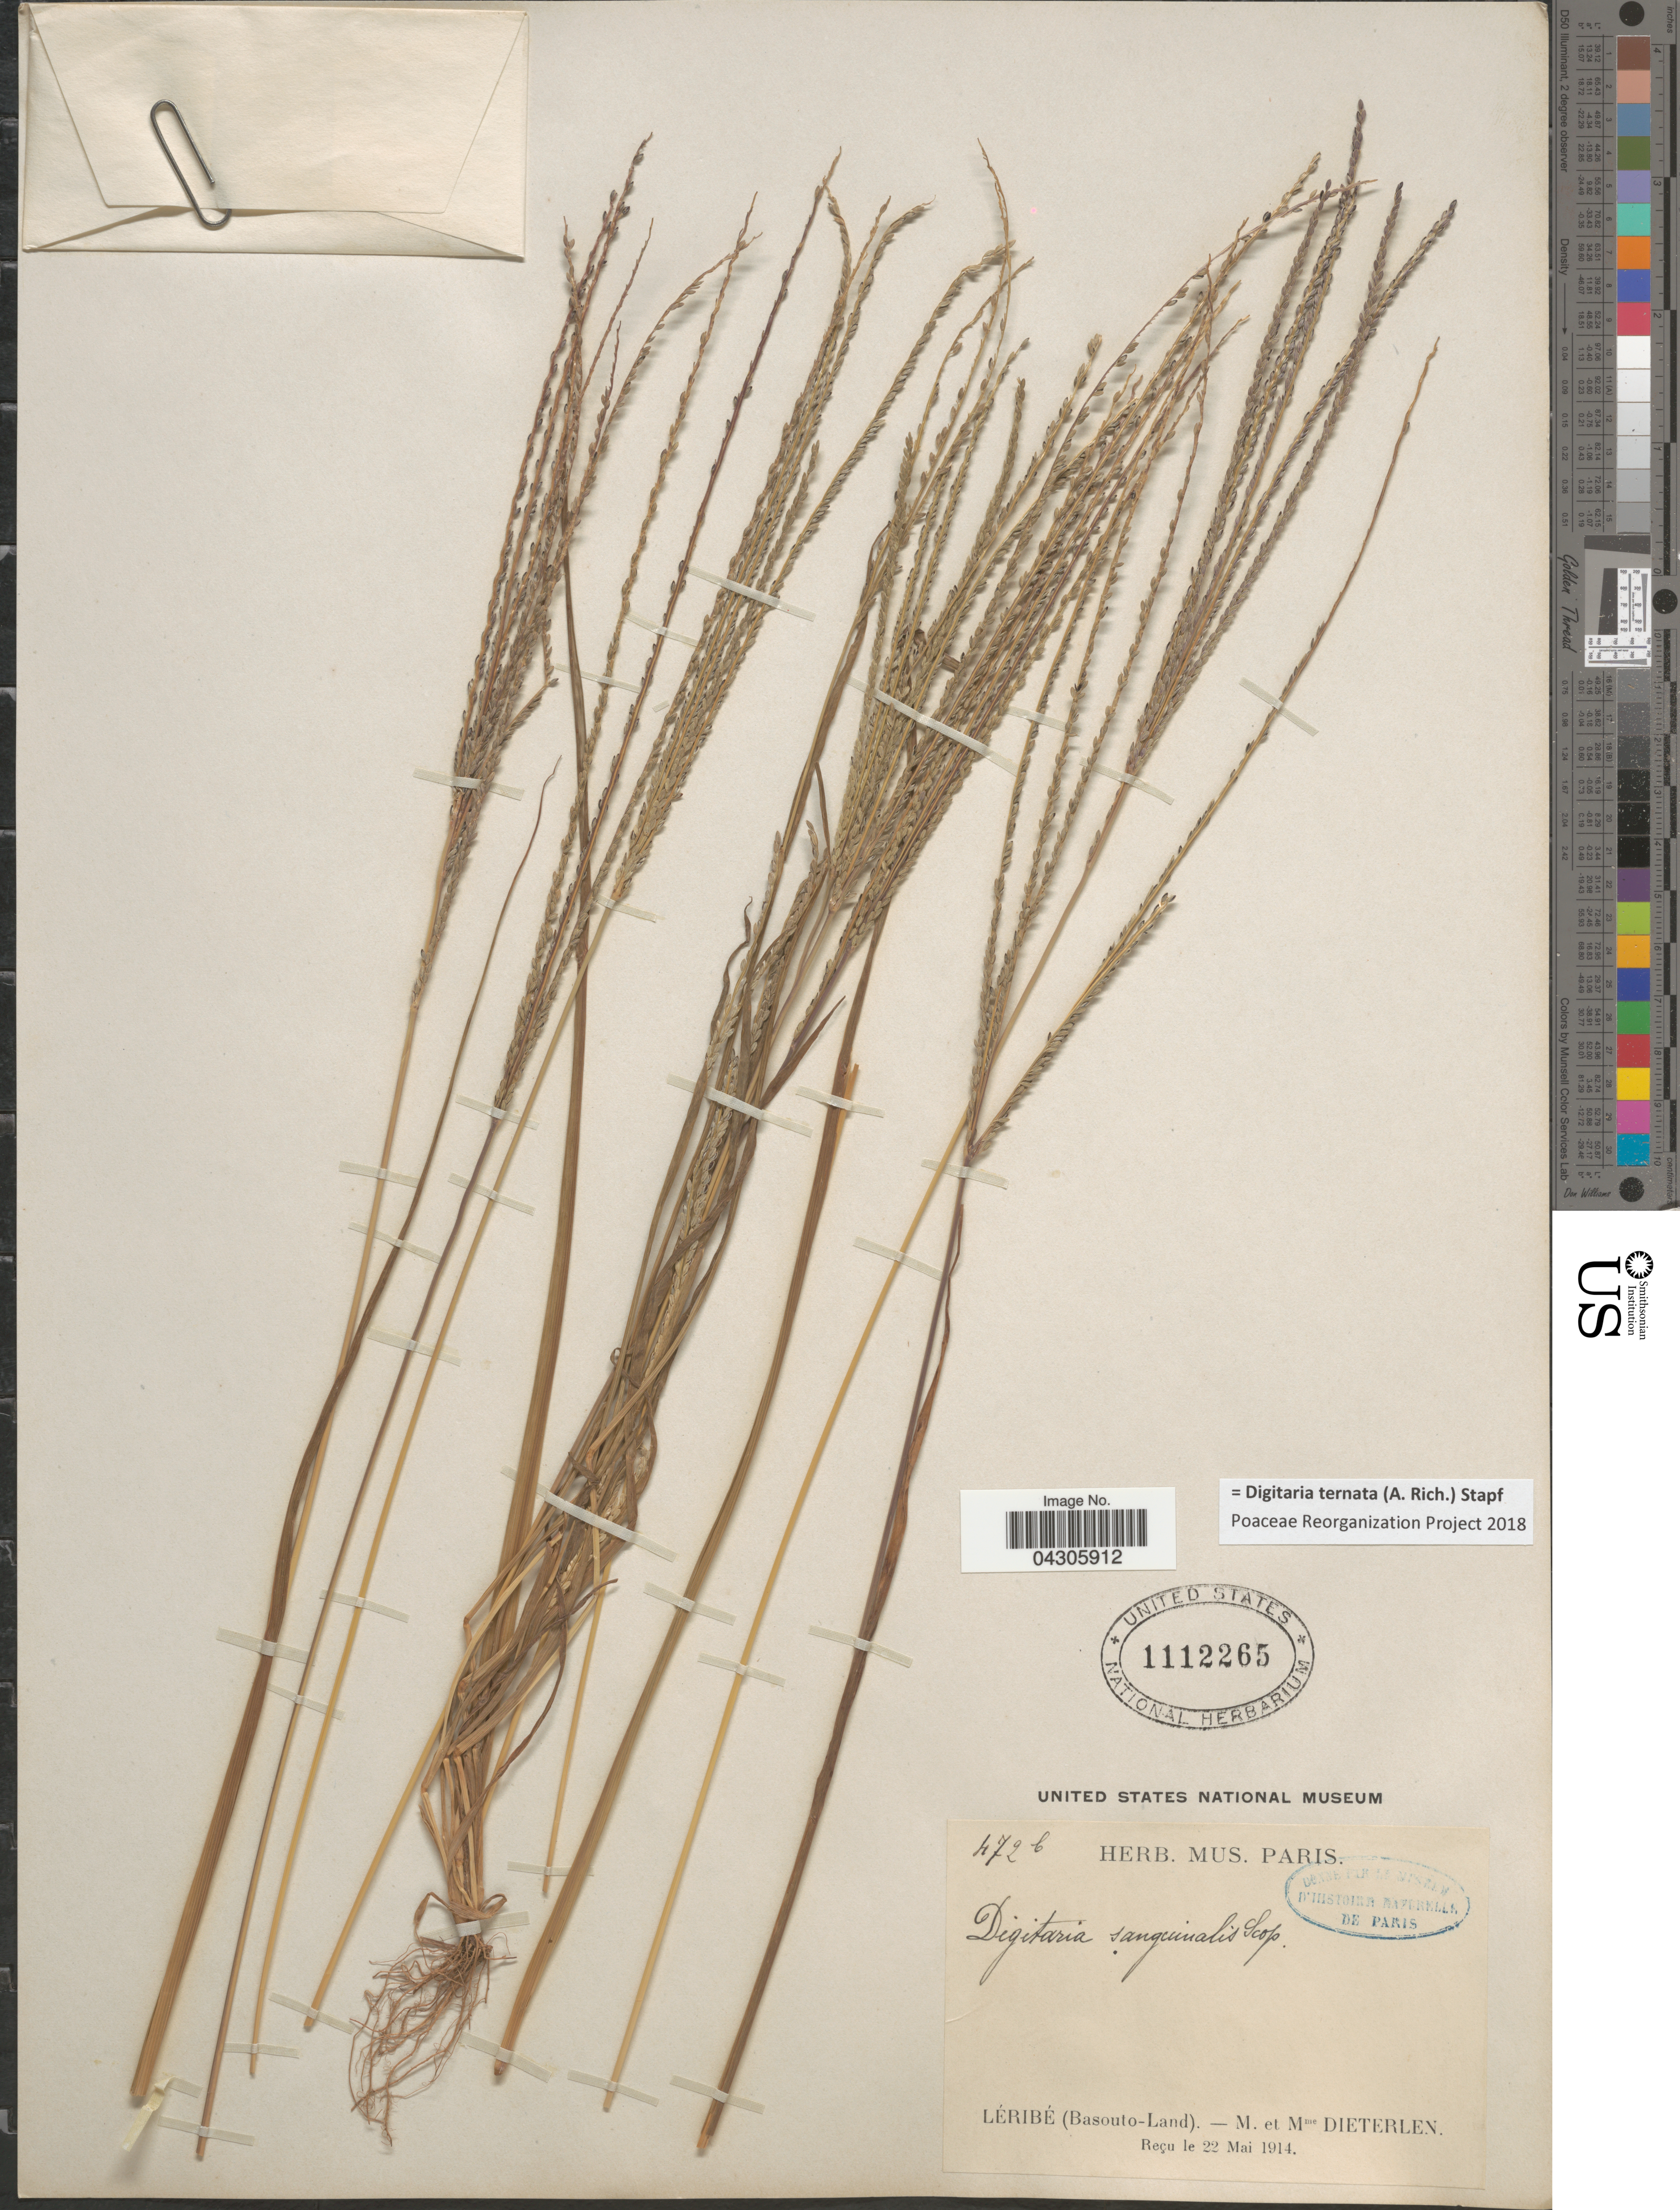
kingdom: Plantae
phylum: Tracheophyta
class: Liliopsida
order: Poales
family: Poaceae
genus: Digitaria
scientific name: Digitaria ternata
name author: (Hochr. ex A. Rich.) Stapf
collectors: M. Dieterlen & A. Dieterlen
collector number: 472b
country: Lesotho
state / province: Leribe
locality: Basouto-Land.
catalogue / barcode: US 1112265